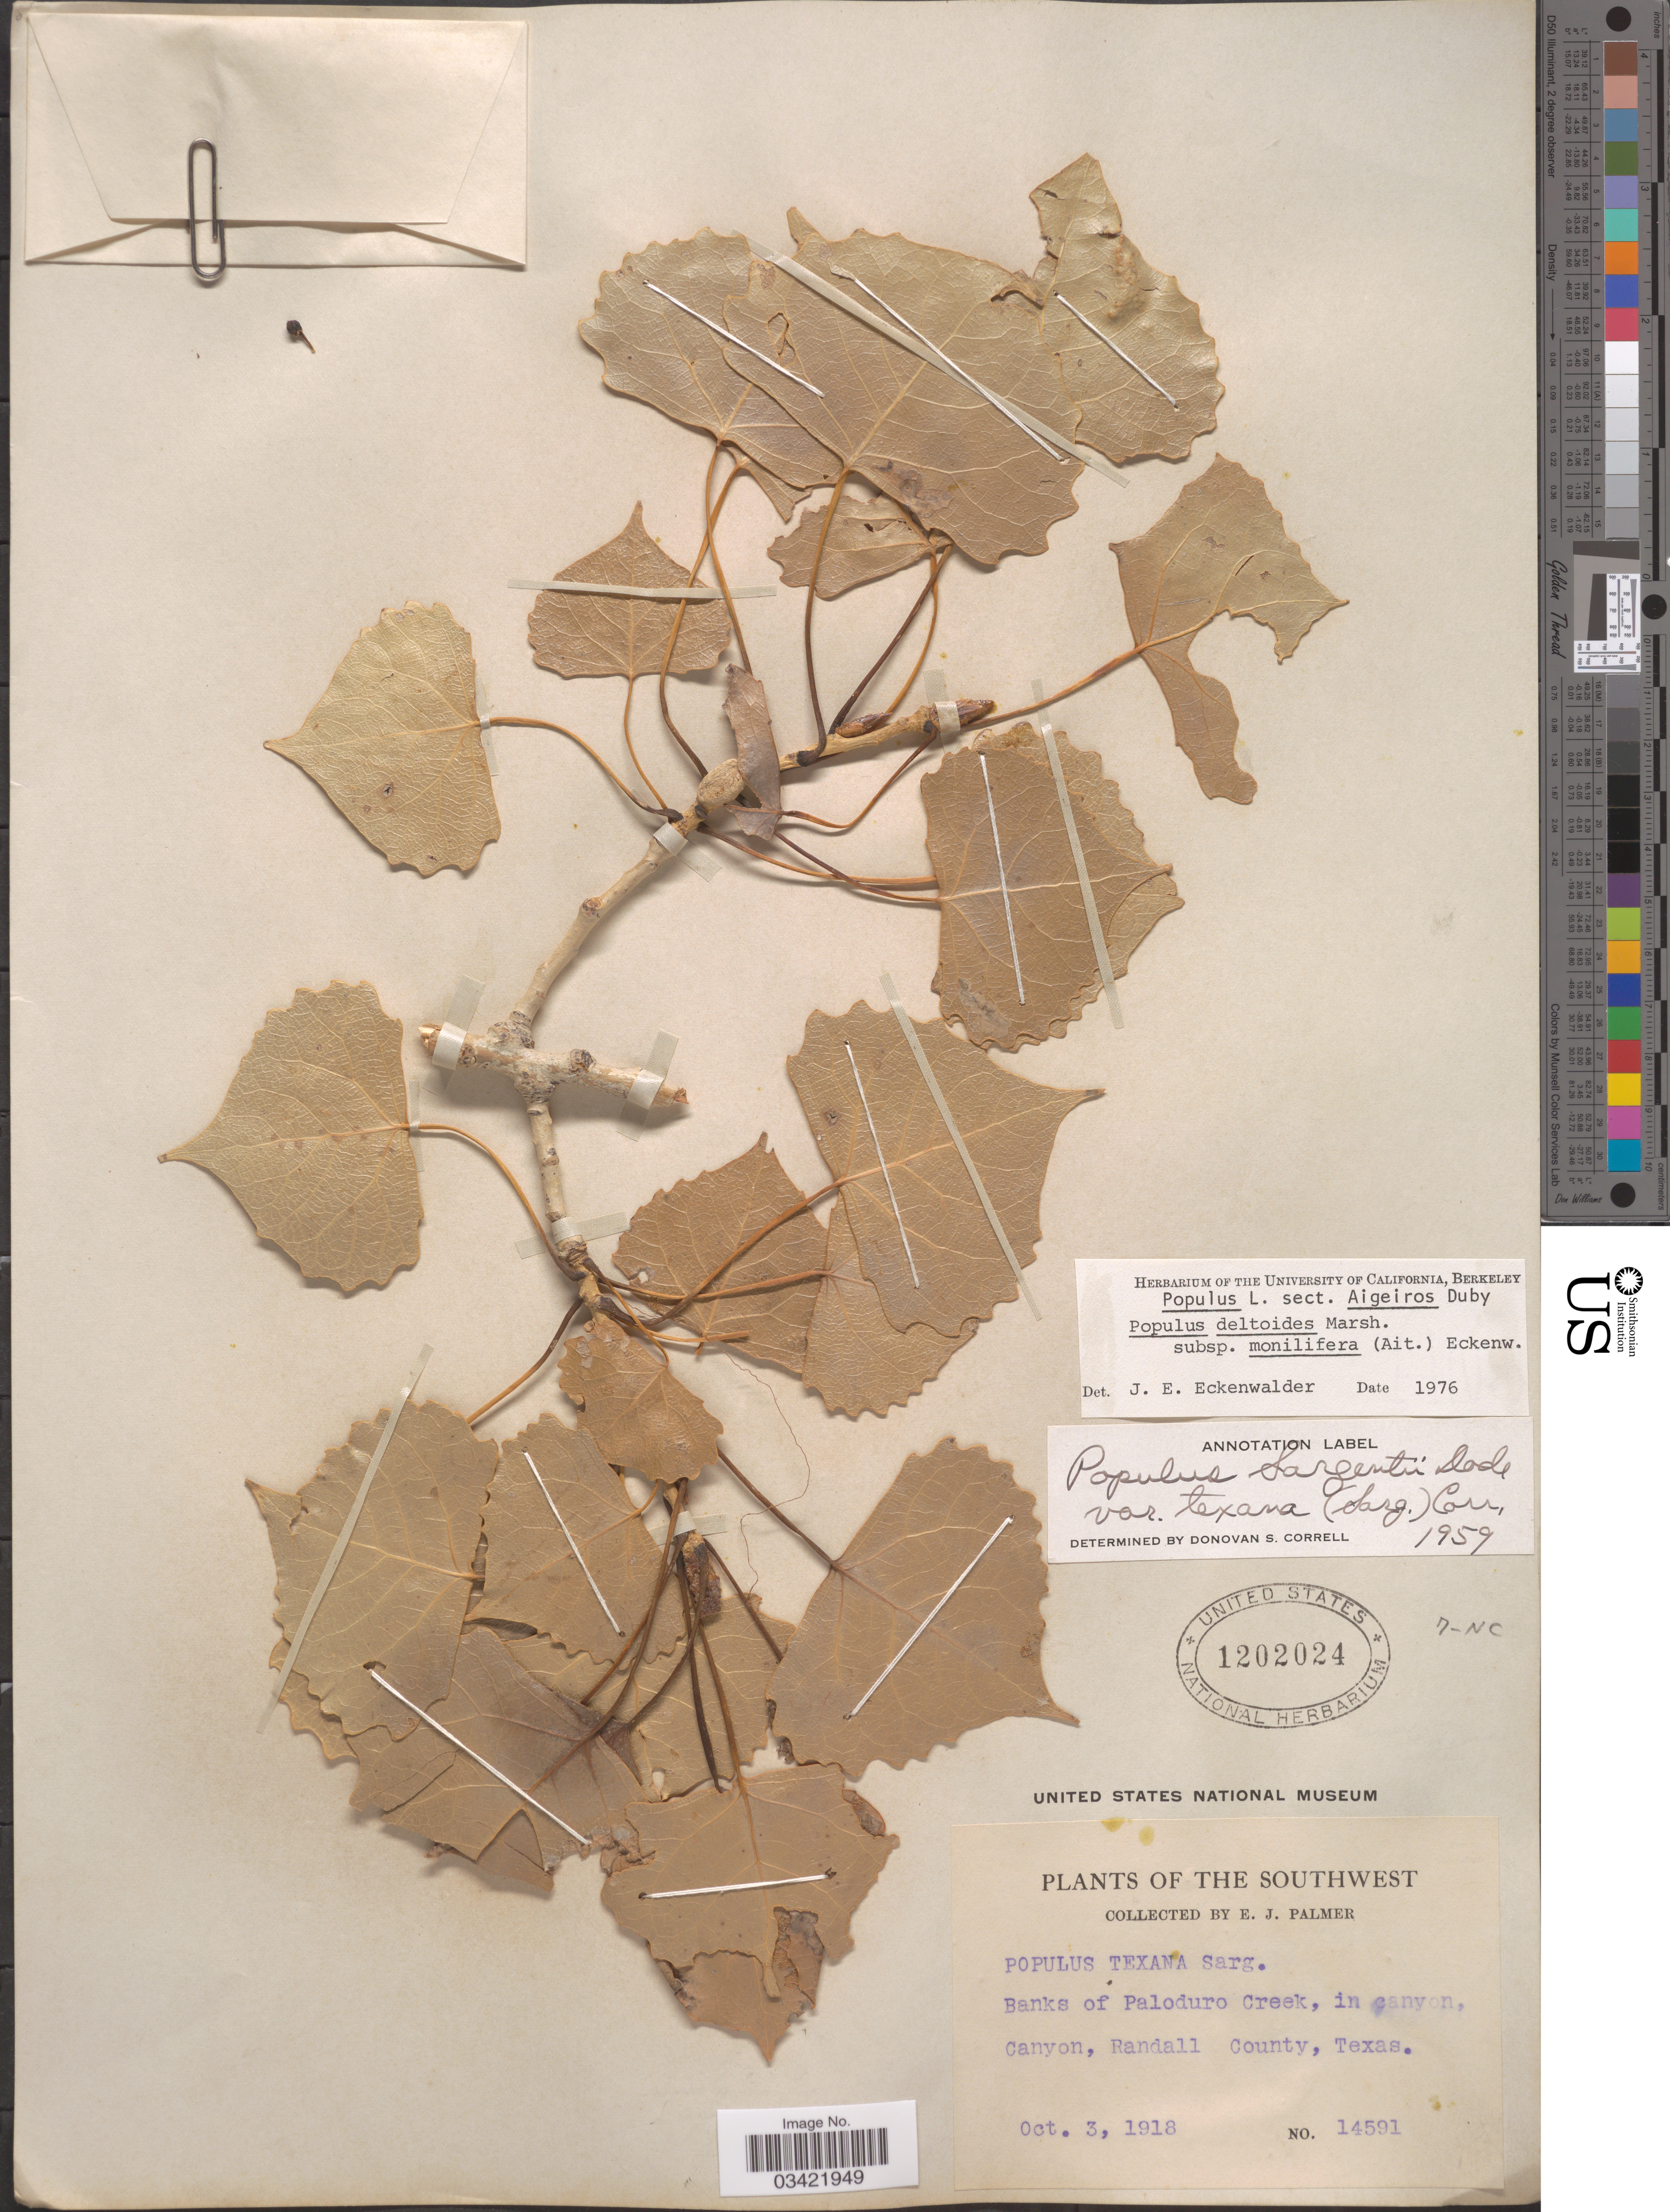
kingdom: Plantae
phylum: Tracheophyta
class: Magnoliopsida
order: Malpighiales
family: Salicaceae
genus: Populus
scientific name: Populus deltoides subsp. monilifera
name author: (Aiton) Eckenw.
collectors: E. J. Palmer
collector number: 14591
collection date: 1918-10-03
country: United States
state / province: Texas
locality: The Southwest. Banks of Paloduro Creek, in canyon, Canyon, Randall County.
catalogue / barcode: US 1202024